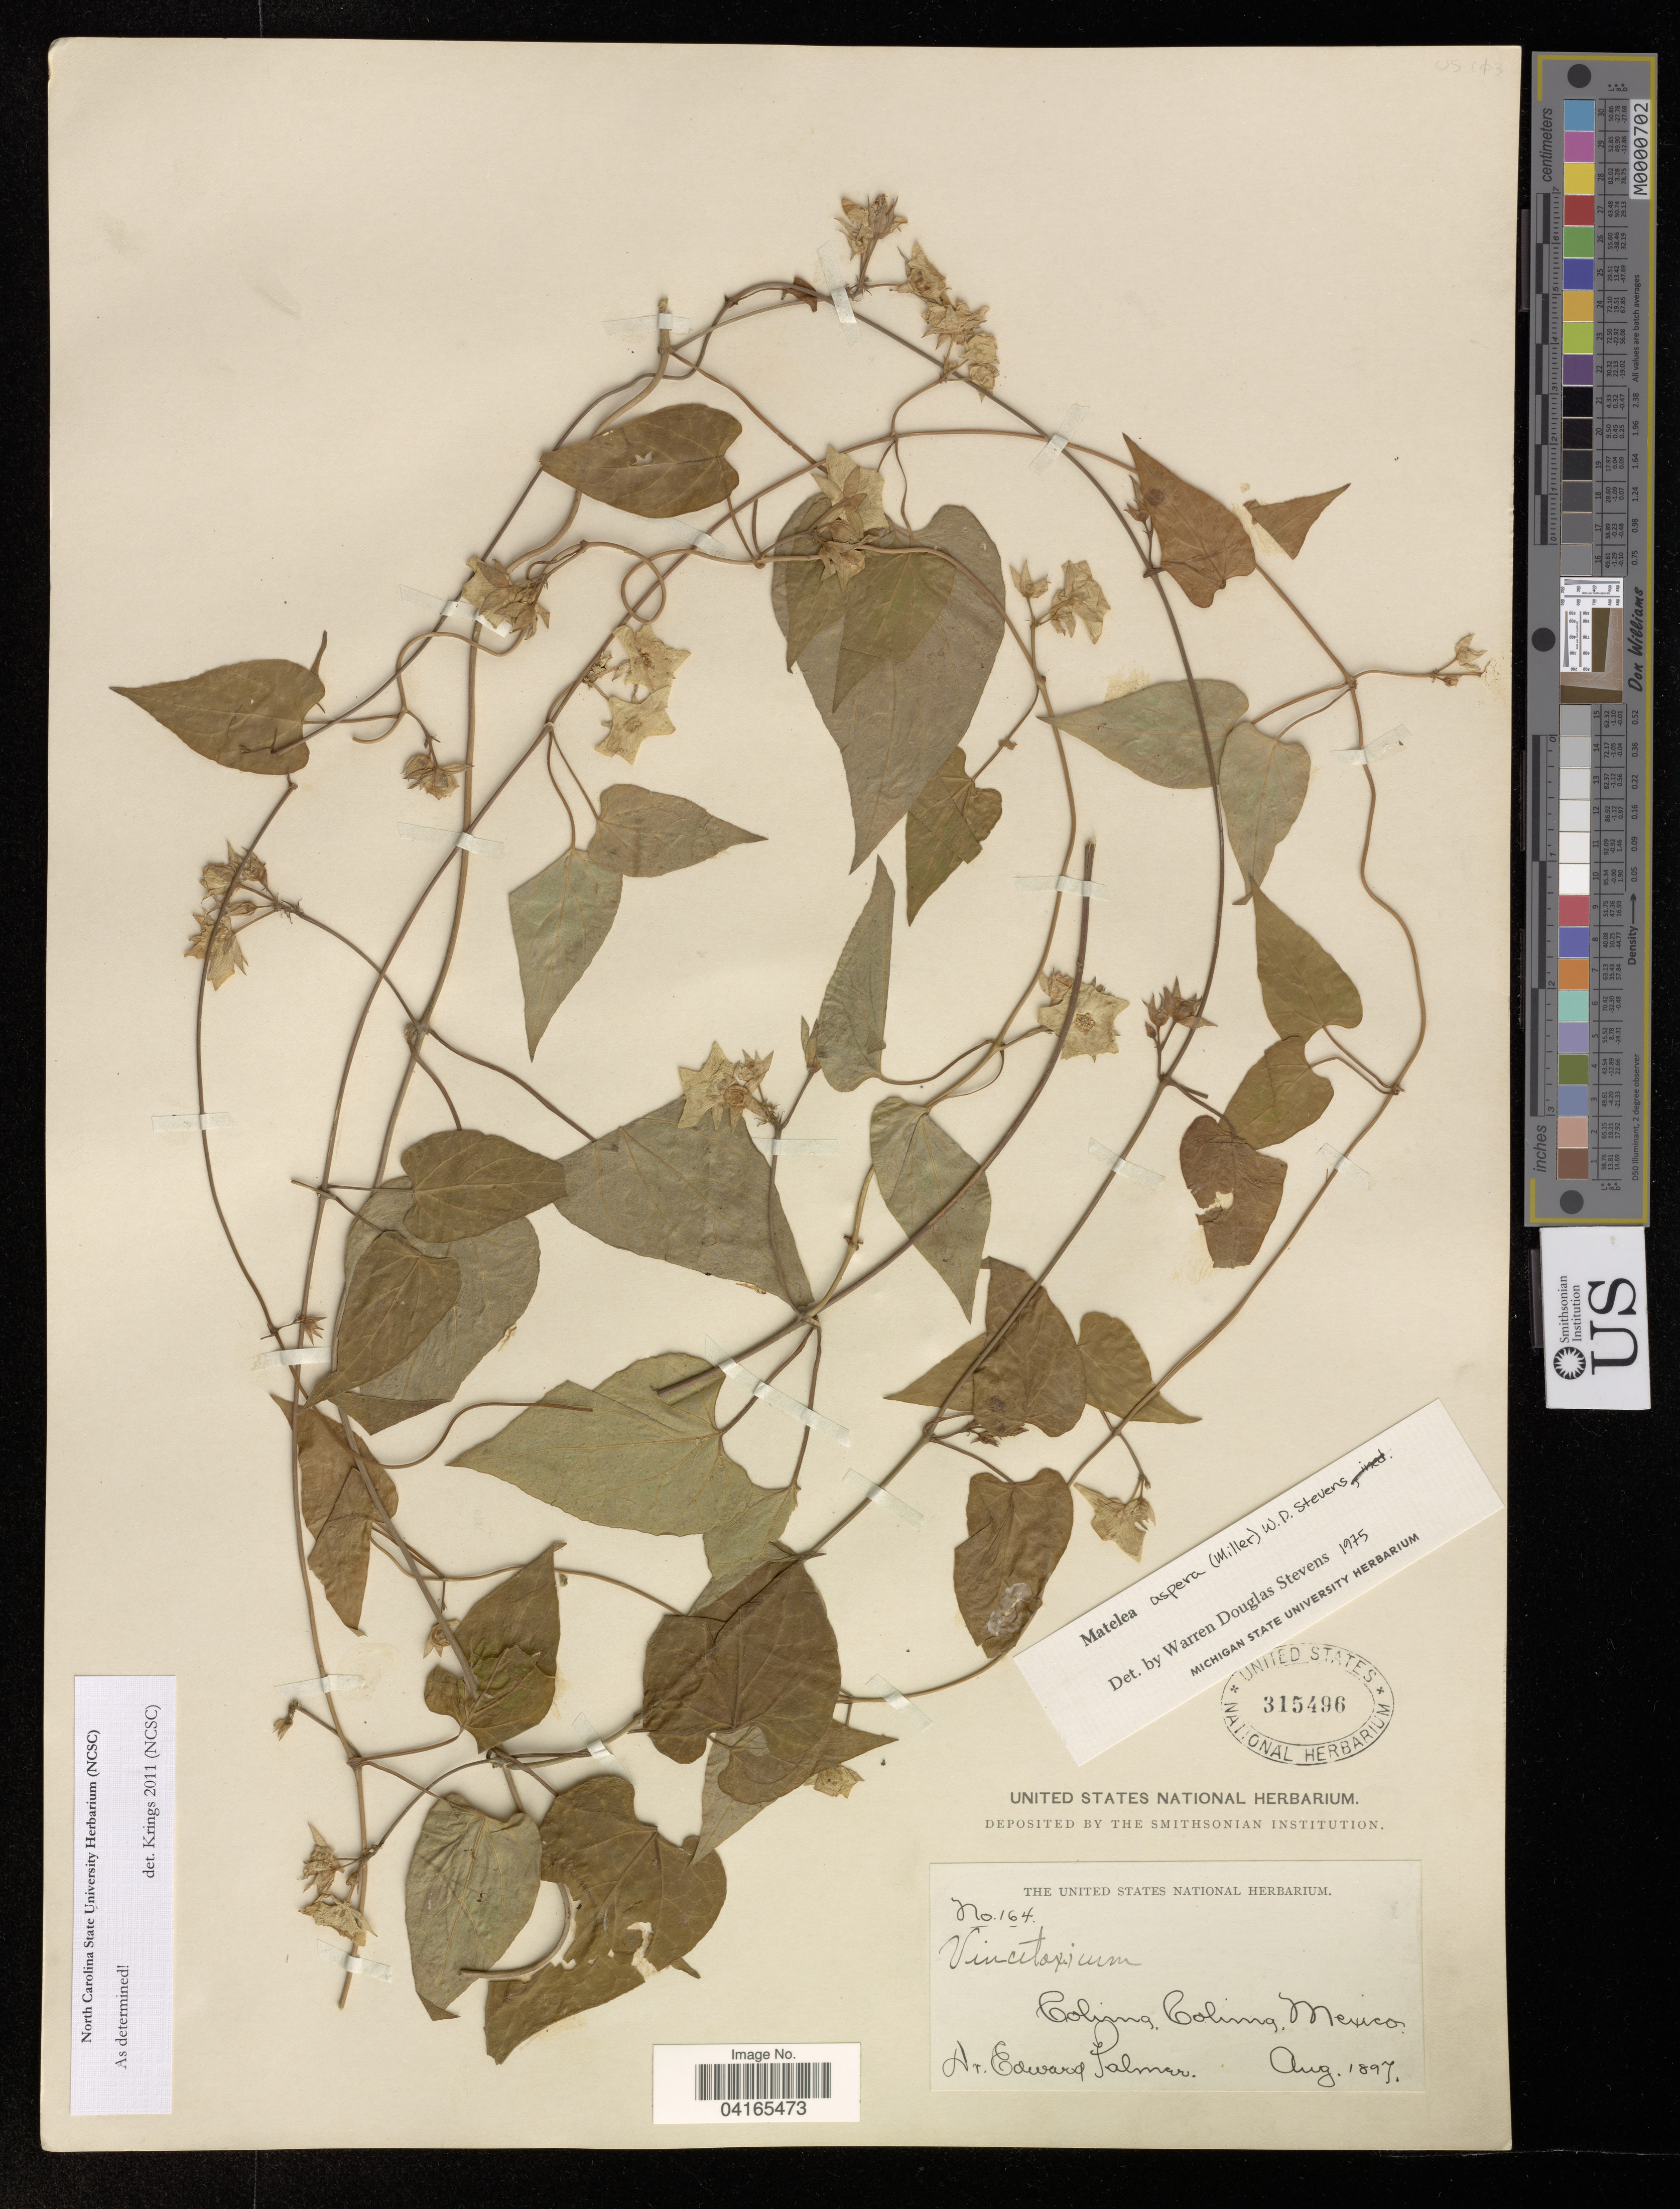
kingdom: Plantae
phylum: Tracheophyta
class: Magnoliopsida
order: Gentianales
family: Apocynaceae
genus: Matelea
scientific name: Matelea aspera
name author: (Mill.) W.D. Stevens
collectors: E. Palmer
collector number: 164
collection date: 1897-08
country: Mexico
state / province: Colima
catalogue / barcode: US 315496